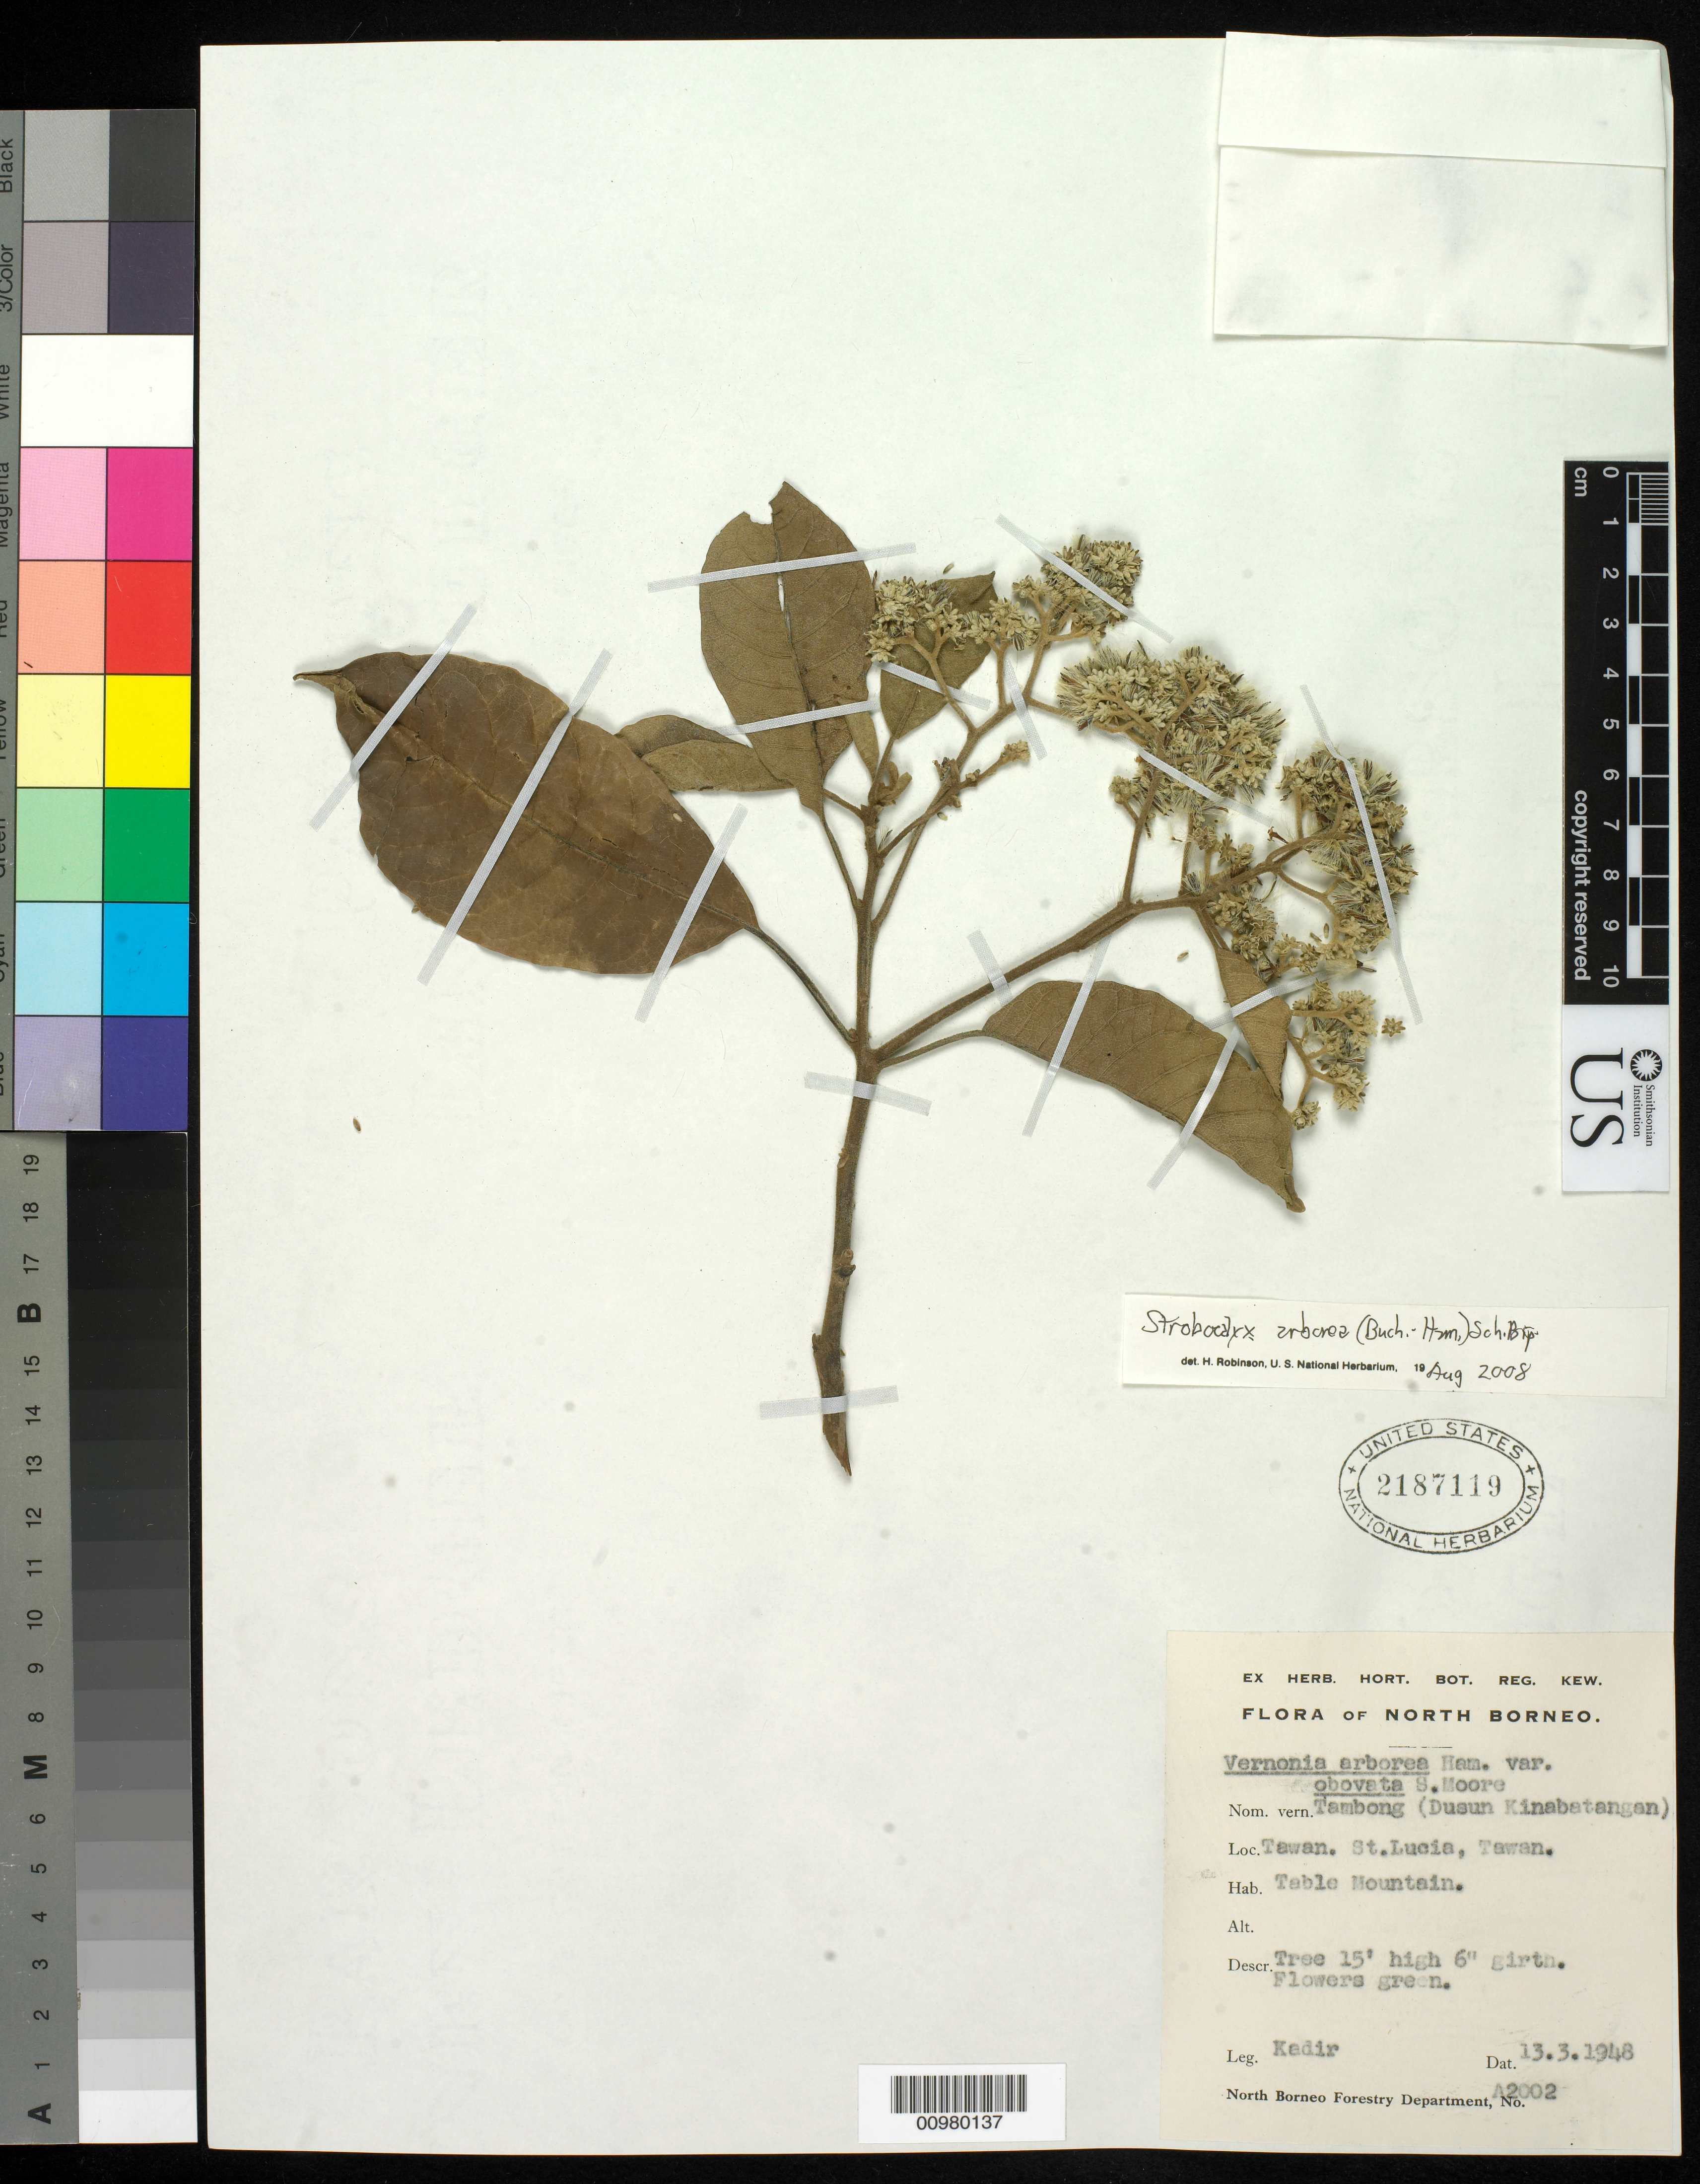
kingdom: Plantae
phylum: Tracheophyta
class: Magnoliopsida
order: Asterales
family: Asteraceae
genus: Strobocalyx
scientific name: Strobocalyx arborea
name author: (Buch.-Ham.) Sch. Bip.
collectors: Kadir Bin Abdul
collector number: A 2002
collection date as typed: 13 Mar 1948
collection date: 1948-03-13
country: Malaysia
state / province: Sabah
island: Borneo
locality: Tawan. St. Lucia, Tawan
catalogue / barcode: US 2187119